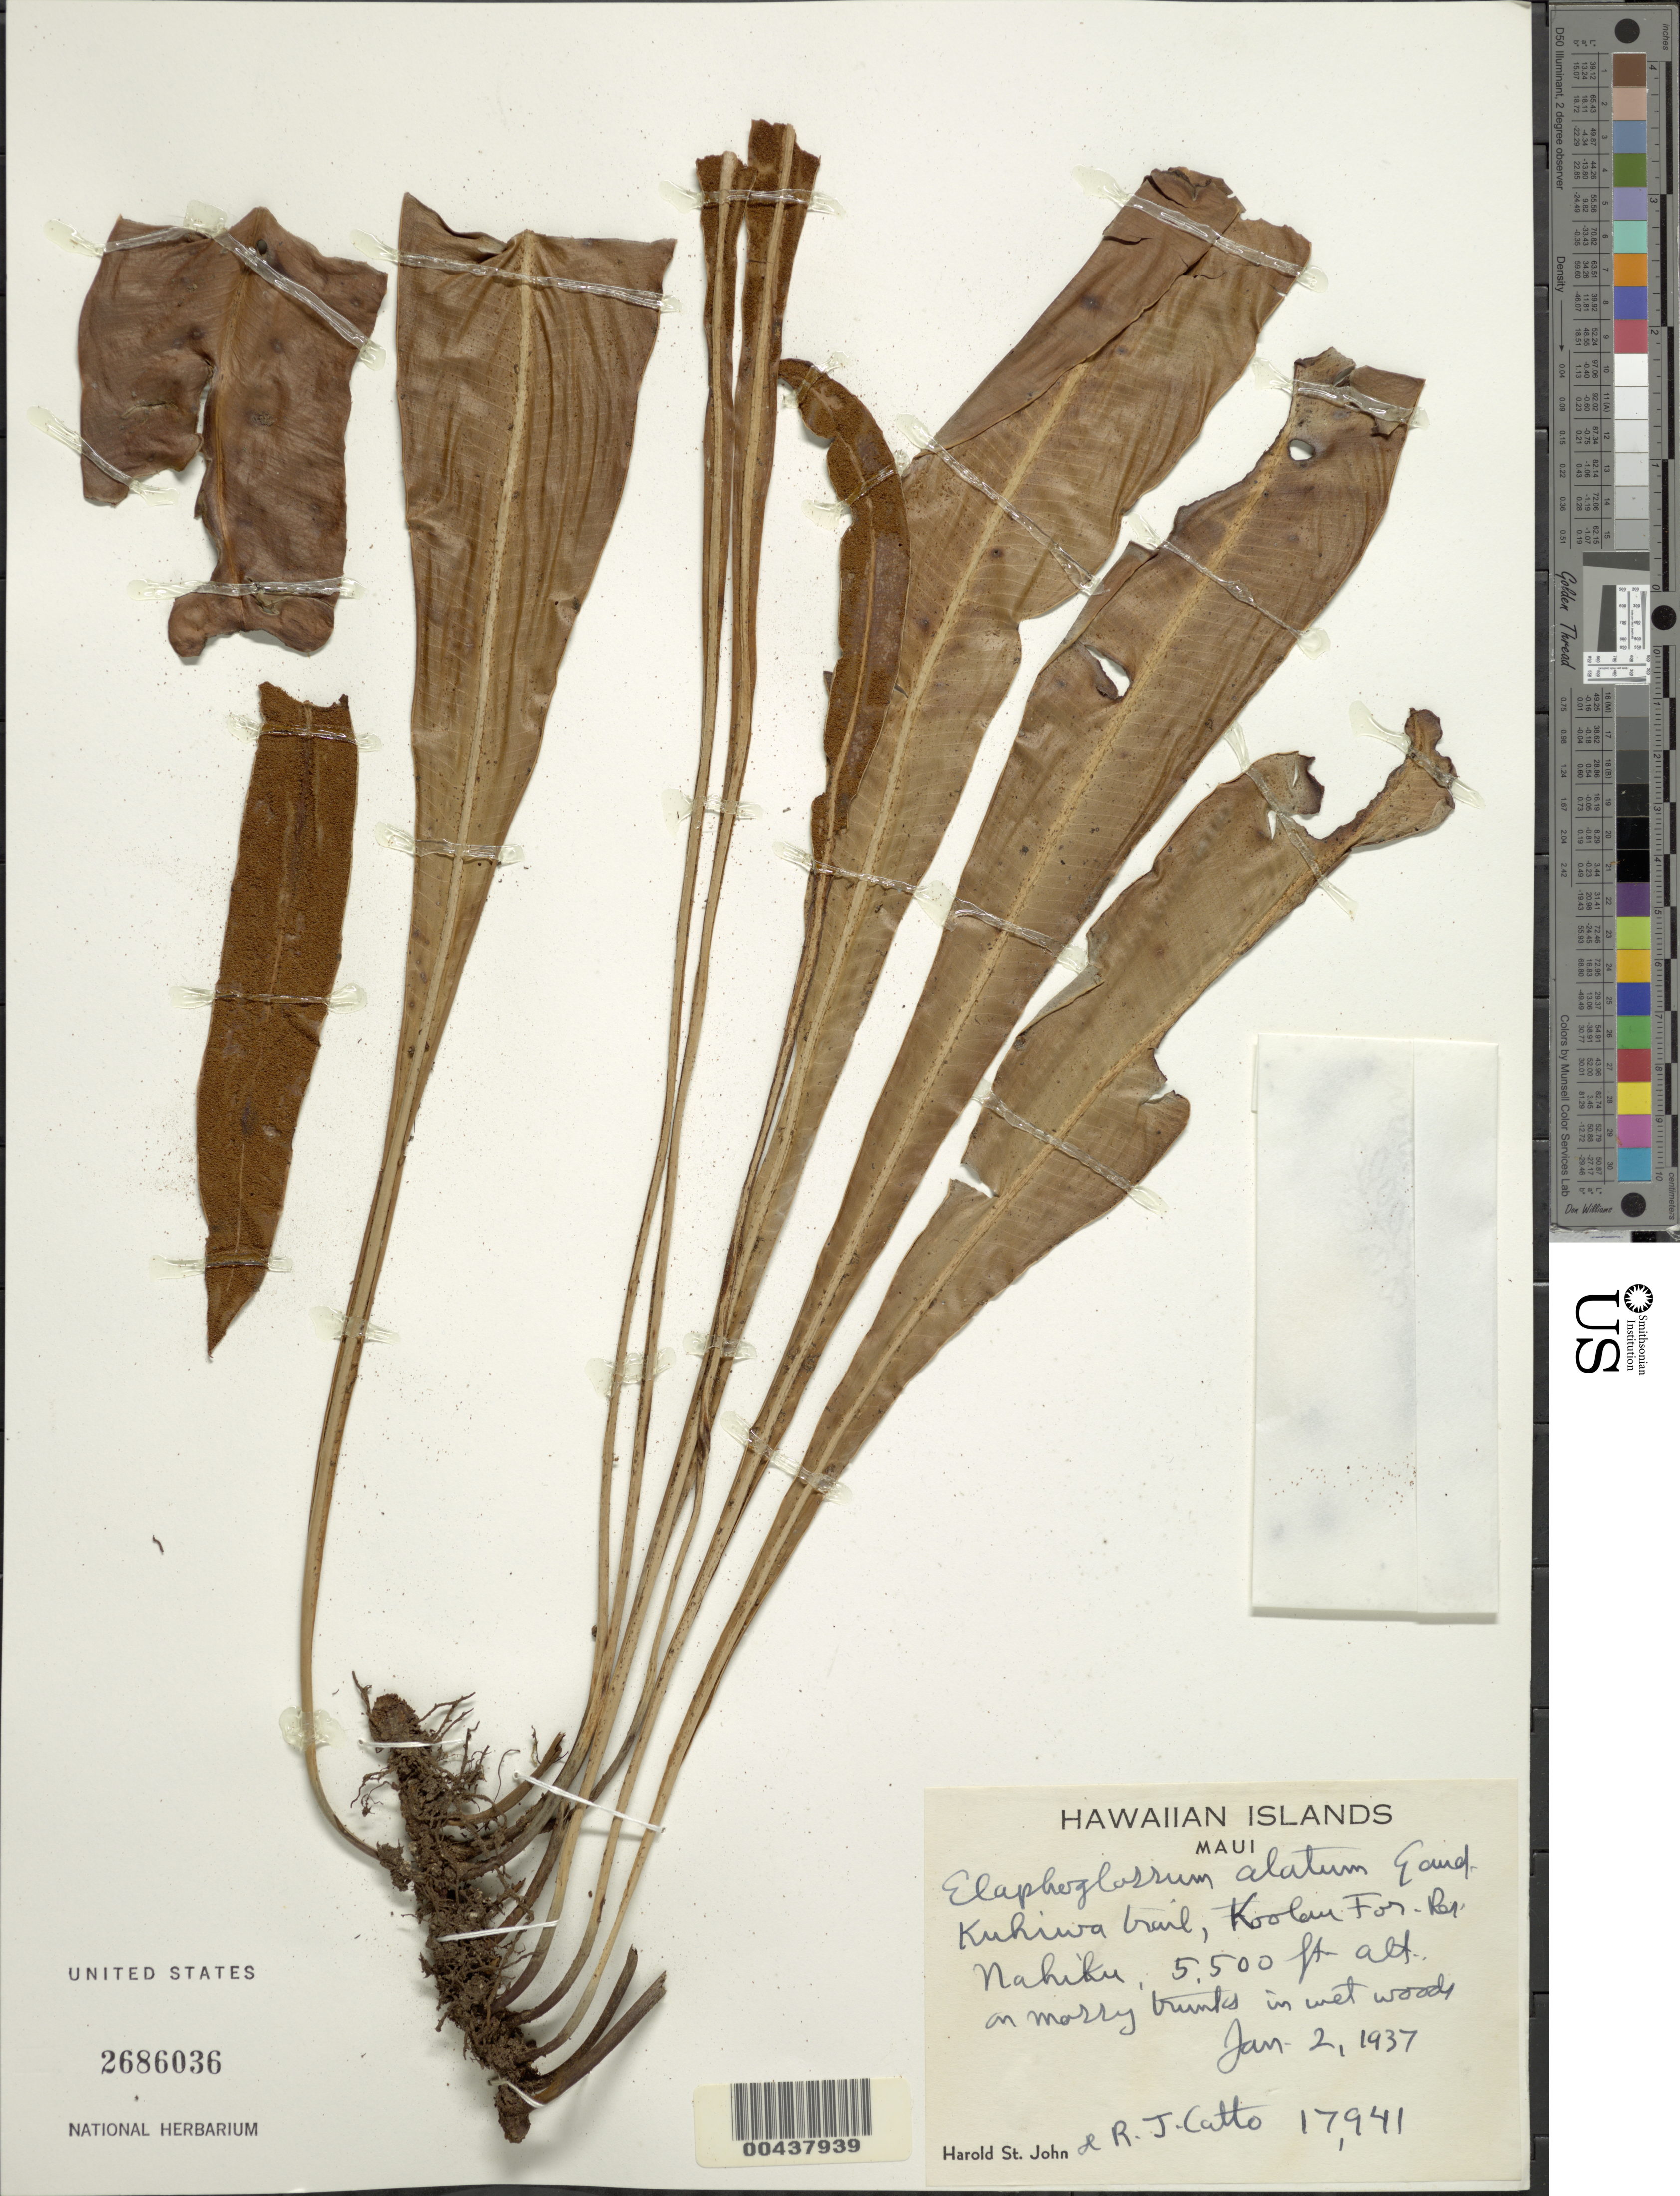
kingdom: Plantae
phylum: Tracheophyta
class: Polypodiopsida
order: Polypodiales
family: Dryopteridaceae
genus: Elaphoglossum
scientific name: Elaphoglossum parvisquameum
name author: Skottsb.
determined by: Wagner, W. L., (BOT), Smithsonian Institution - National Museum of Natural History (UNITED STATES)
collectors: H. St. John & R. Catto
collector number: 17941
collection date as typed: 2 Jan 1937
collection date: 1937-01-02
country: United States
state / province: Hawaii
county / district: Maui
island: Maui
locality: Kuhiwa trail, Koolau For. Res., Nahiku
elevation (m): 1676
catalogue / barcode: US 2686036